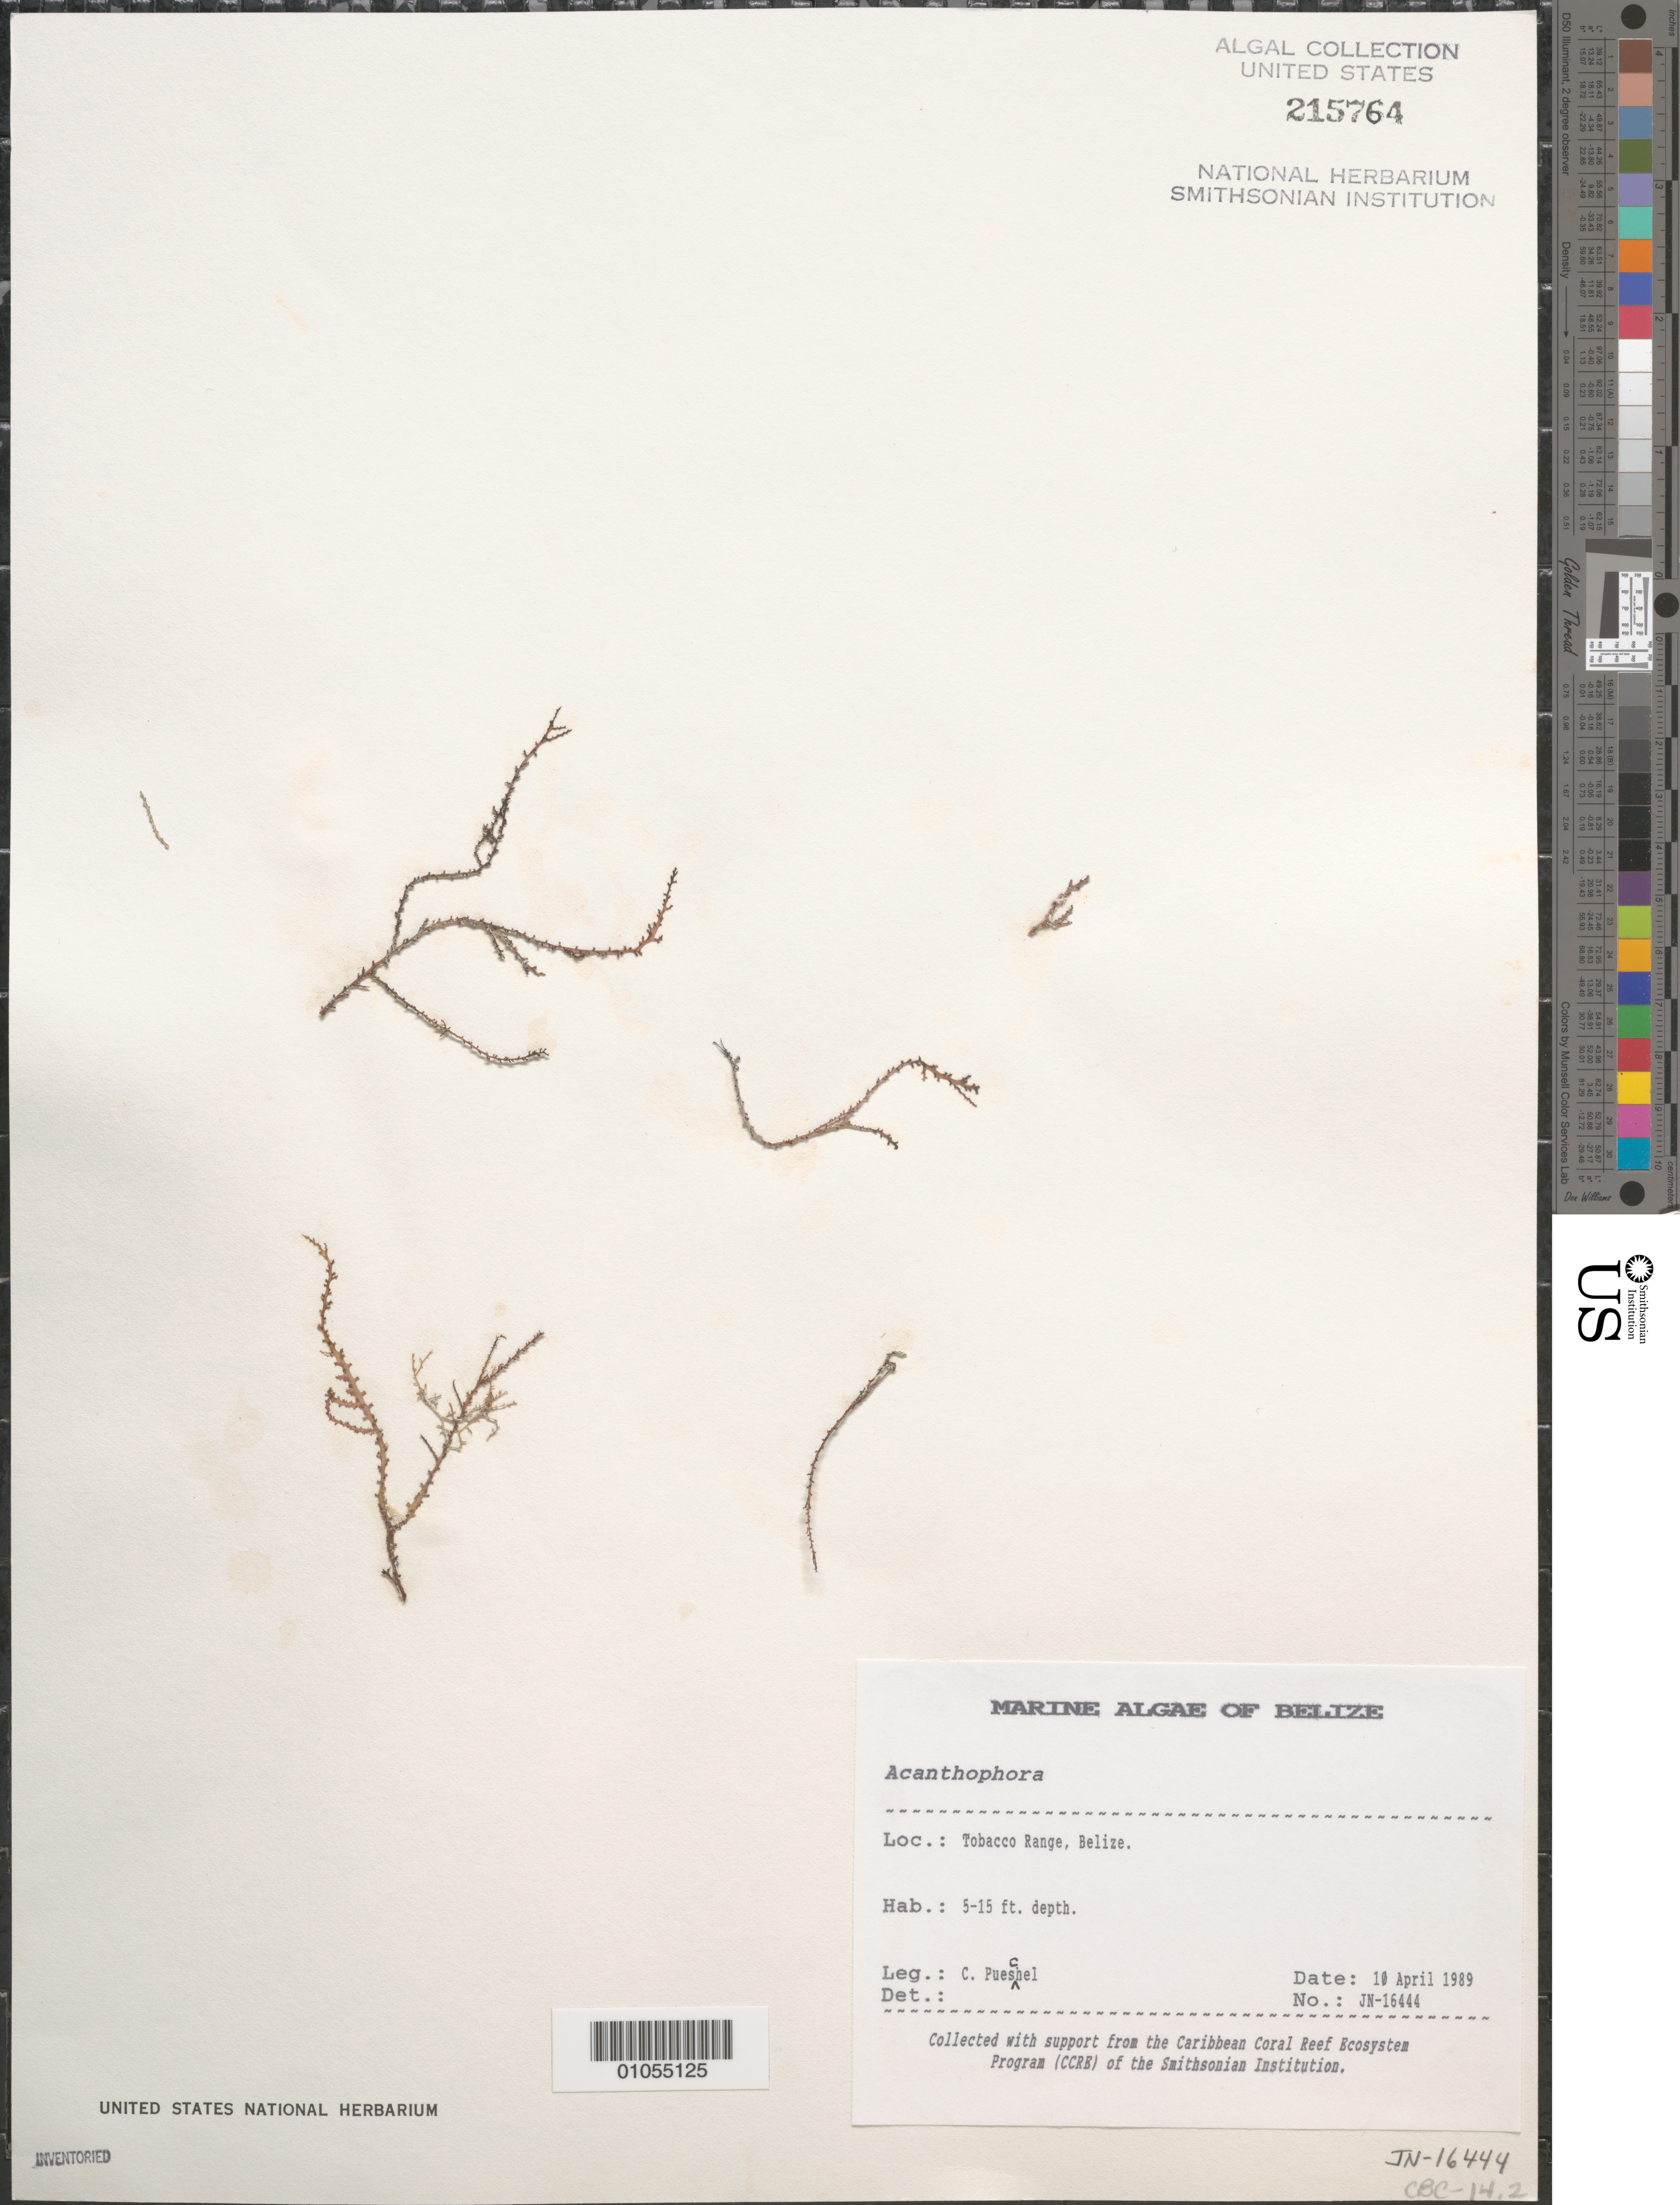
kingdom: Plantae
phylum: Rhodophyta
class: Florideophyceae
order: Ceramiales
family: Rhodomelaceae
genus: Acanthophora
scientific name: Acanthophora sp.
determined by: Norris, James N.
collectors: C. Pueschel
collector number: JN-16444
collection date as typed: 10 Apr 1989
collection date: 1989-04-10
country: Belize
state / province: Stann Creek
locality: Tobacco Range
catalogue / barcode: US 215764